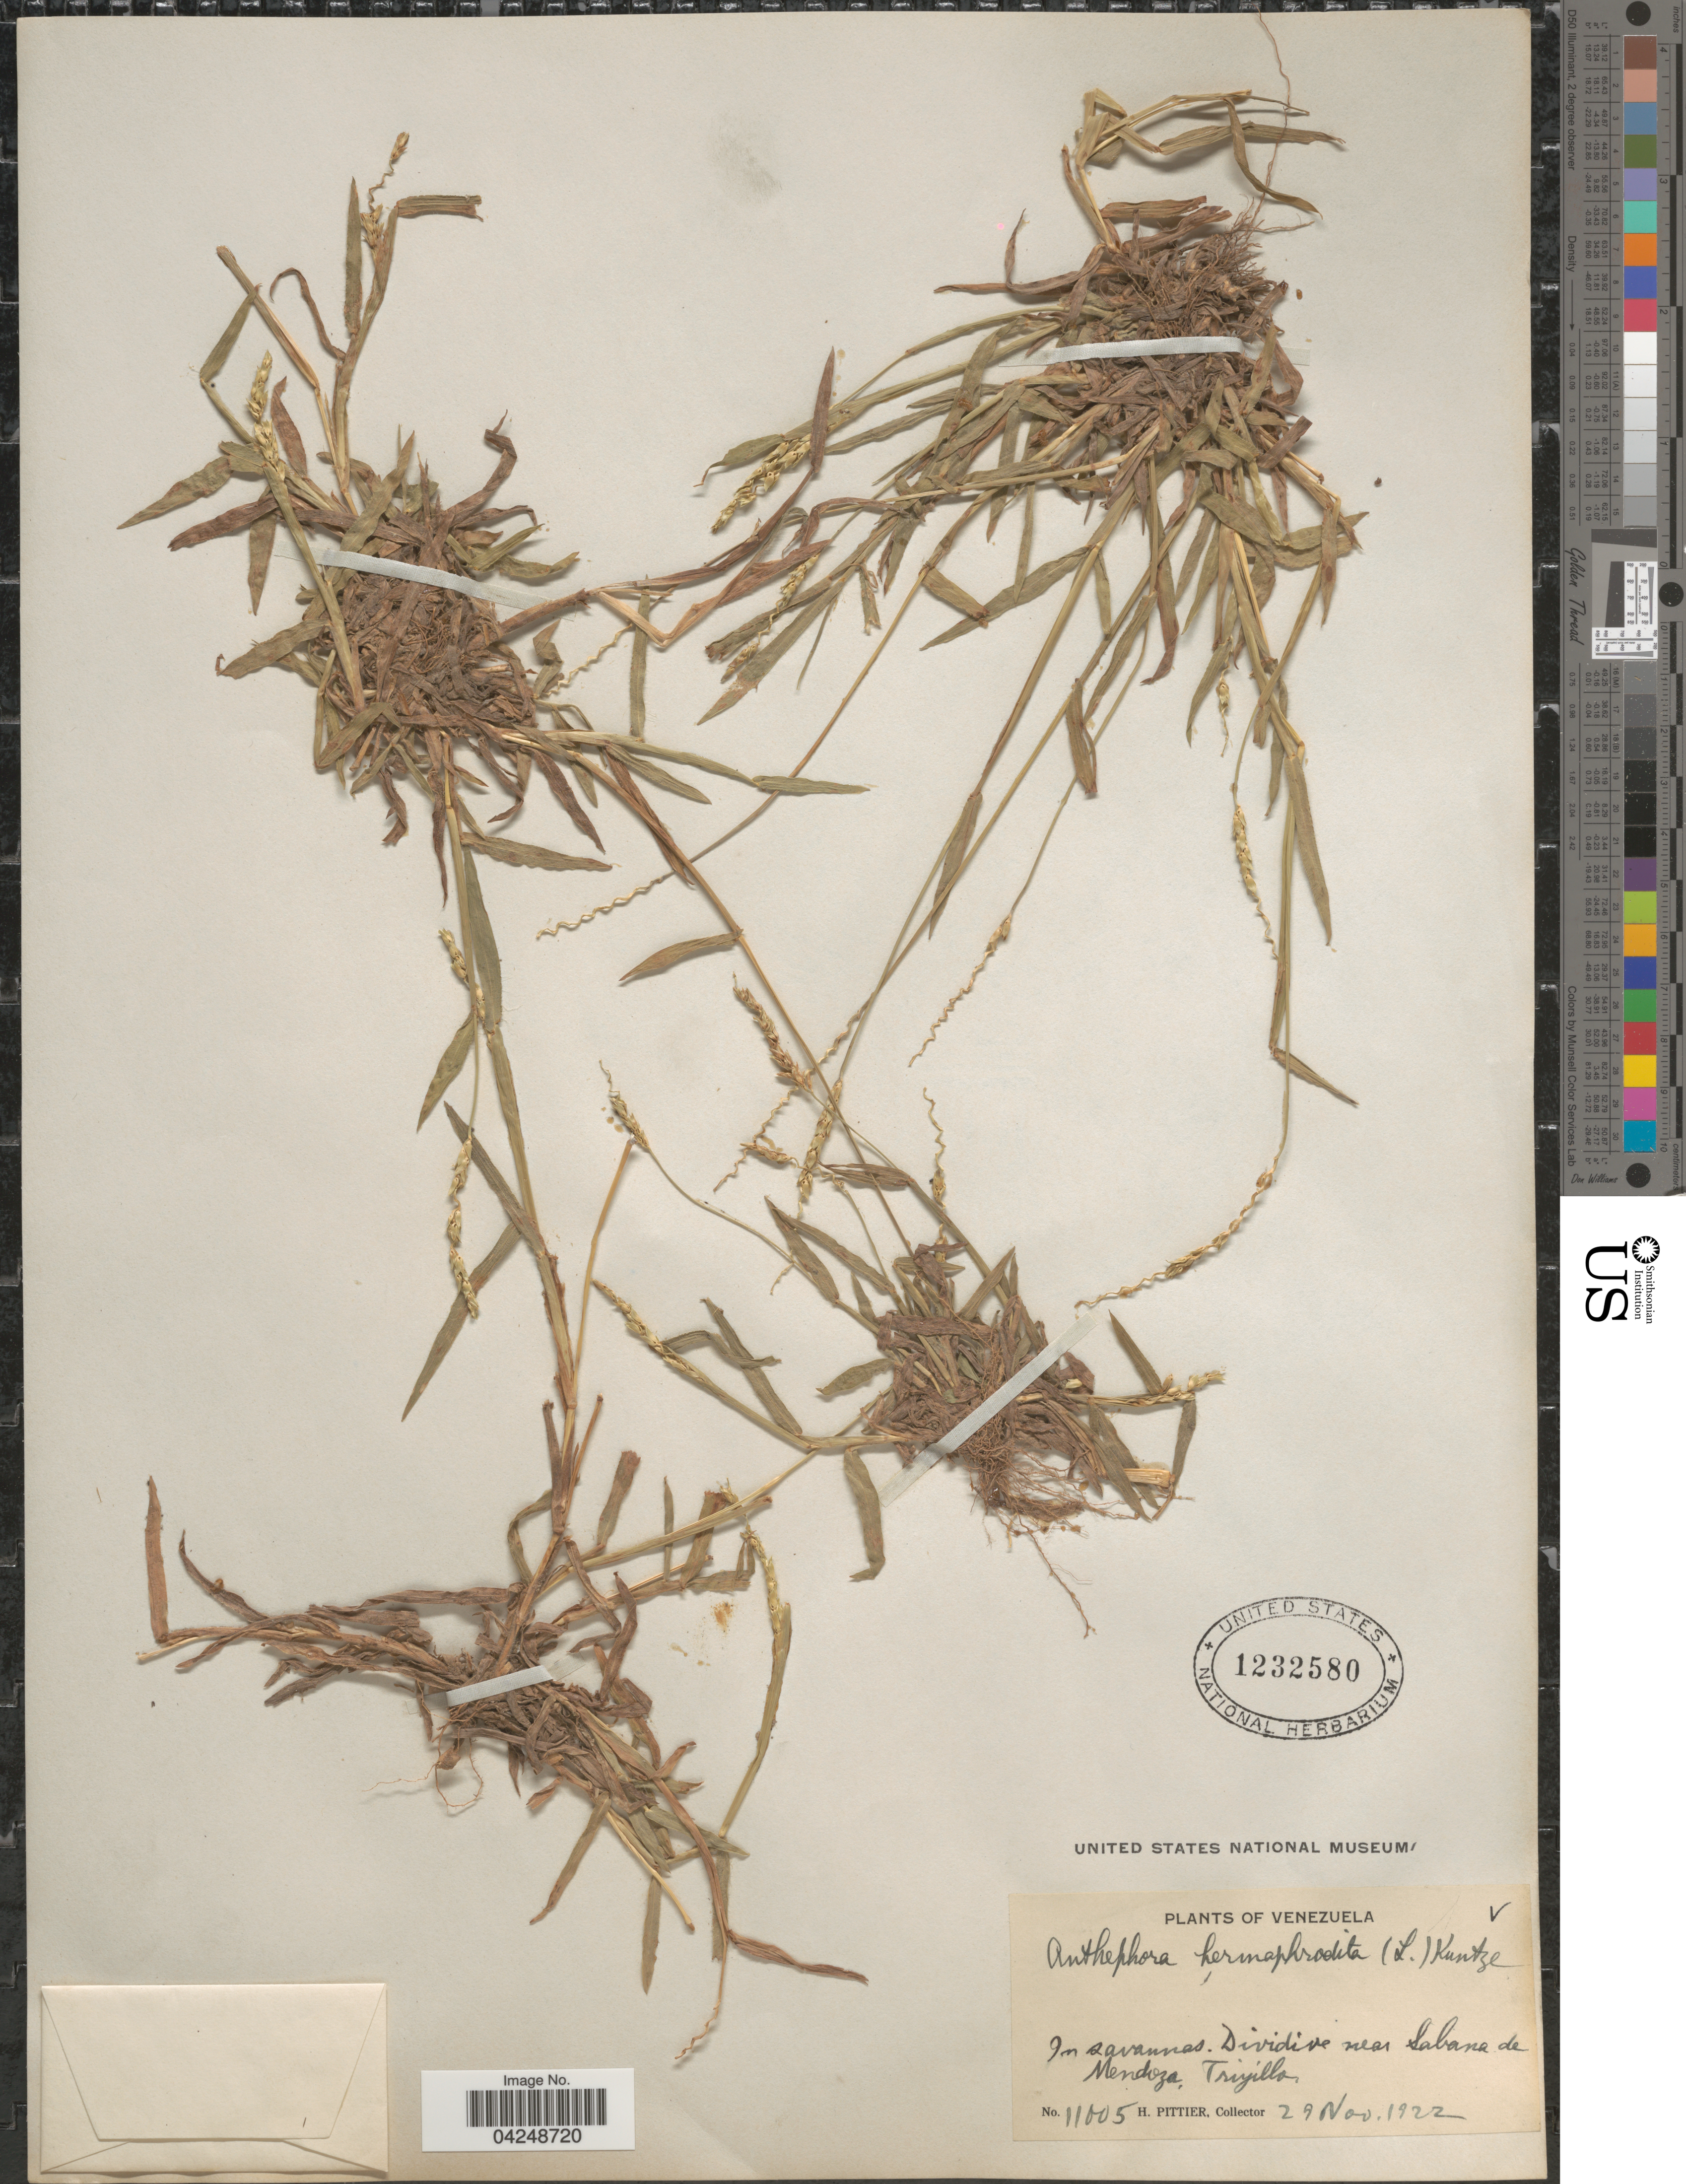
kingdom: Plantae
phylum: Tracheophyta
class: Liliopsida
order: Poales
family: Poaceae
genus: Anthephora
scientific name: Anthephora hermaphrodita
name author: (L.) Kuntze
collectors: H. F. Pittier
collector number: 11005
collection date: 1922-11-29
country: Venezuela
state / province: Trujillo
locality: In savannas. Dividive near Sabana de Mendoza.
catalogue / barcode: US 1232580